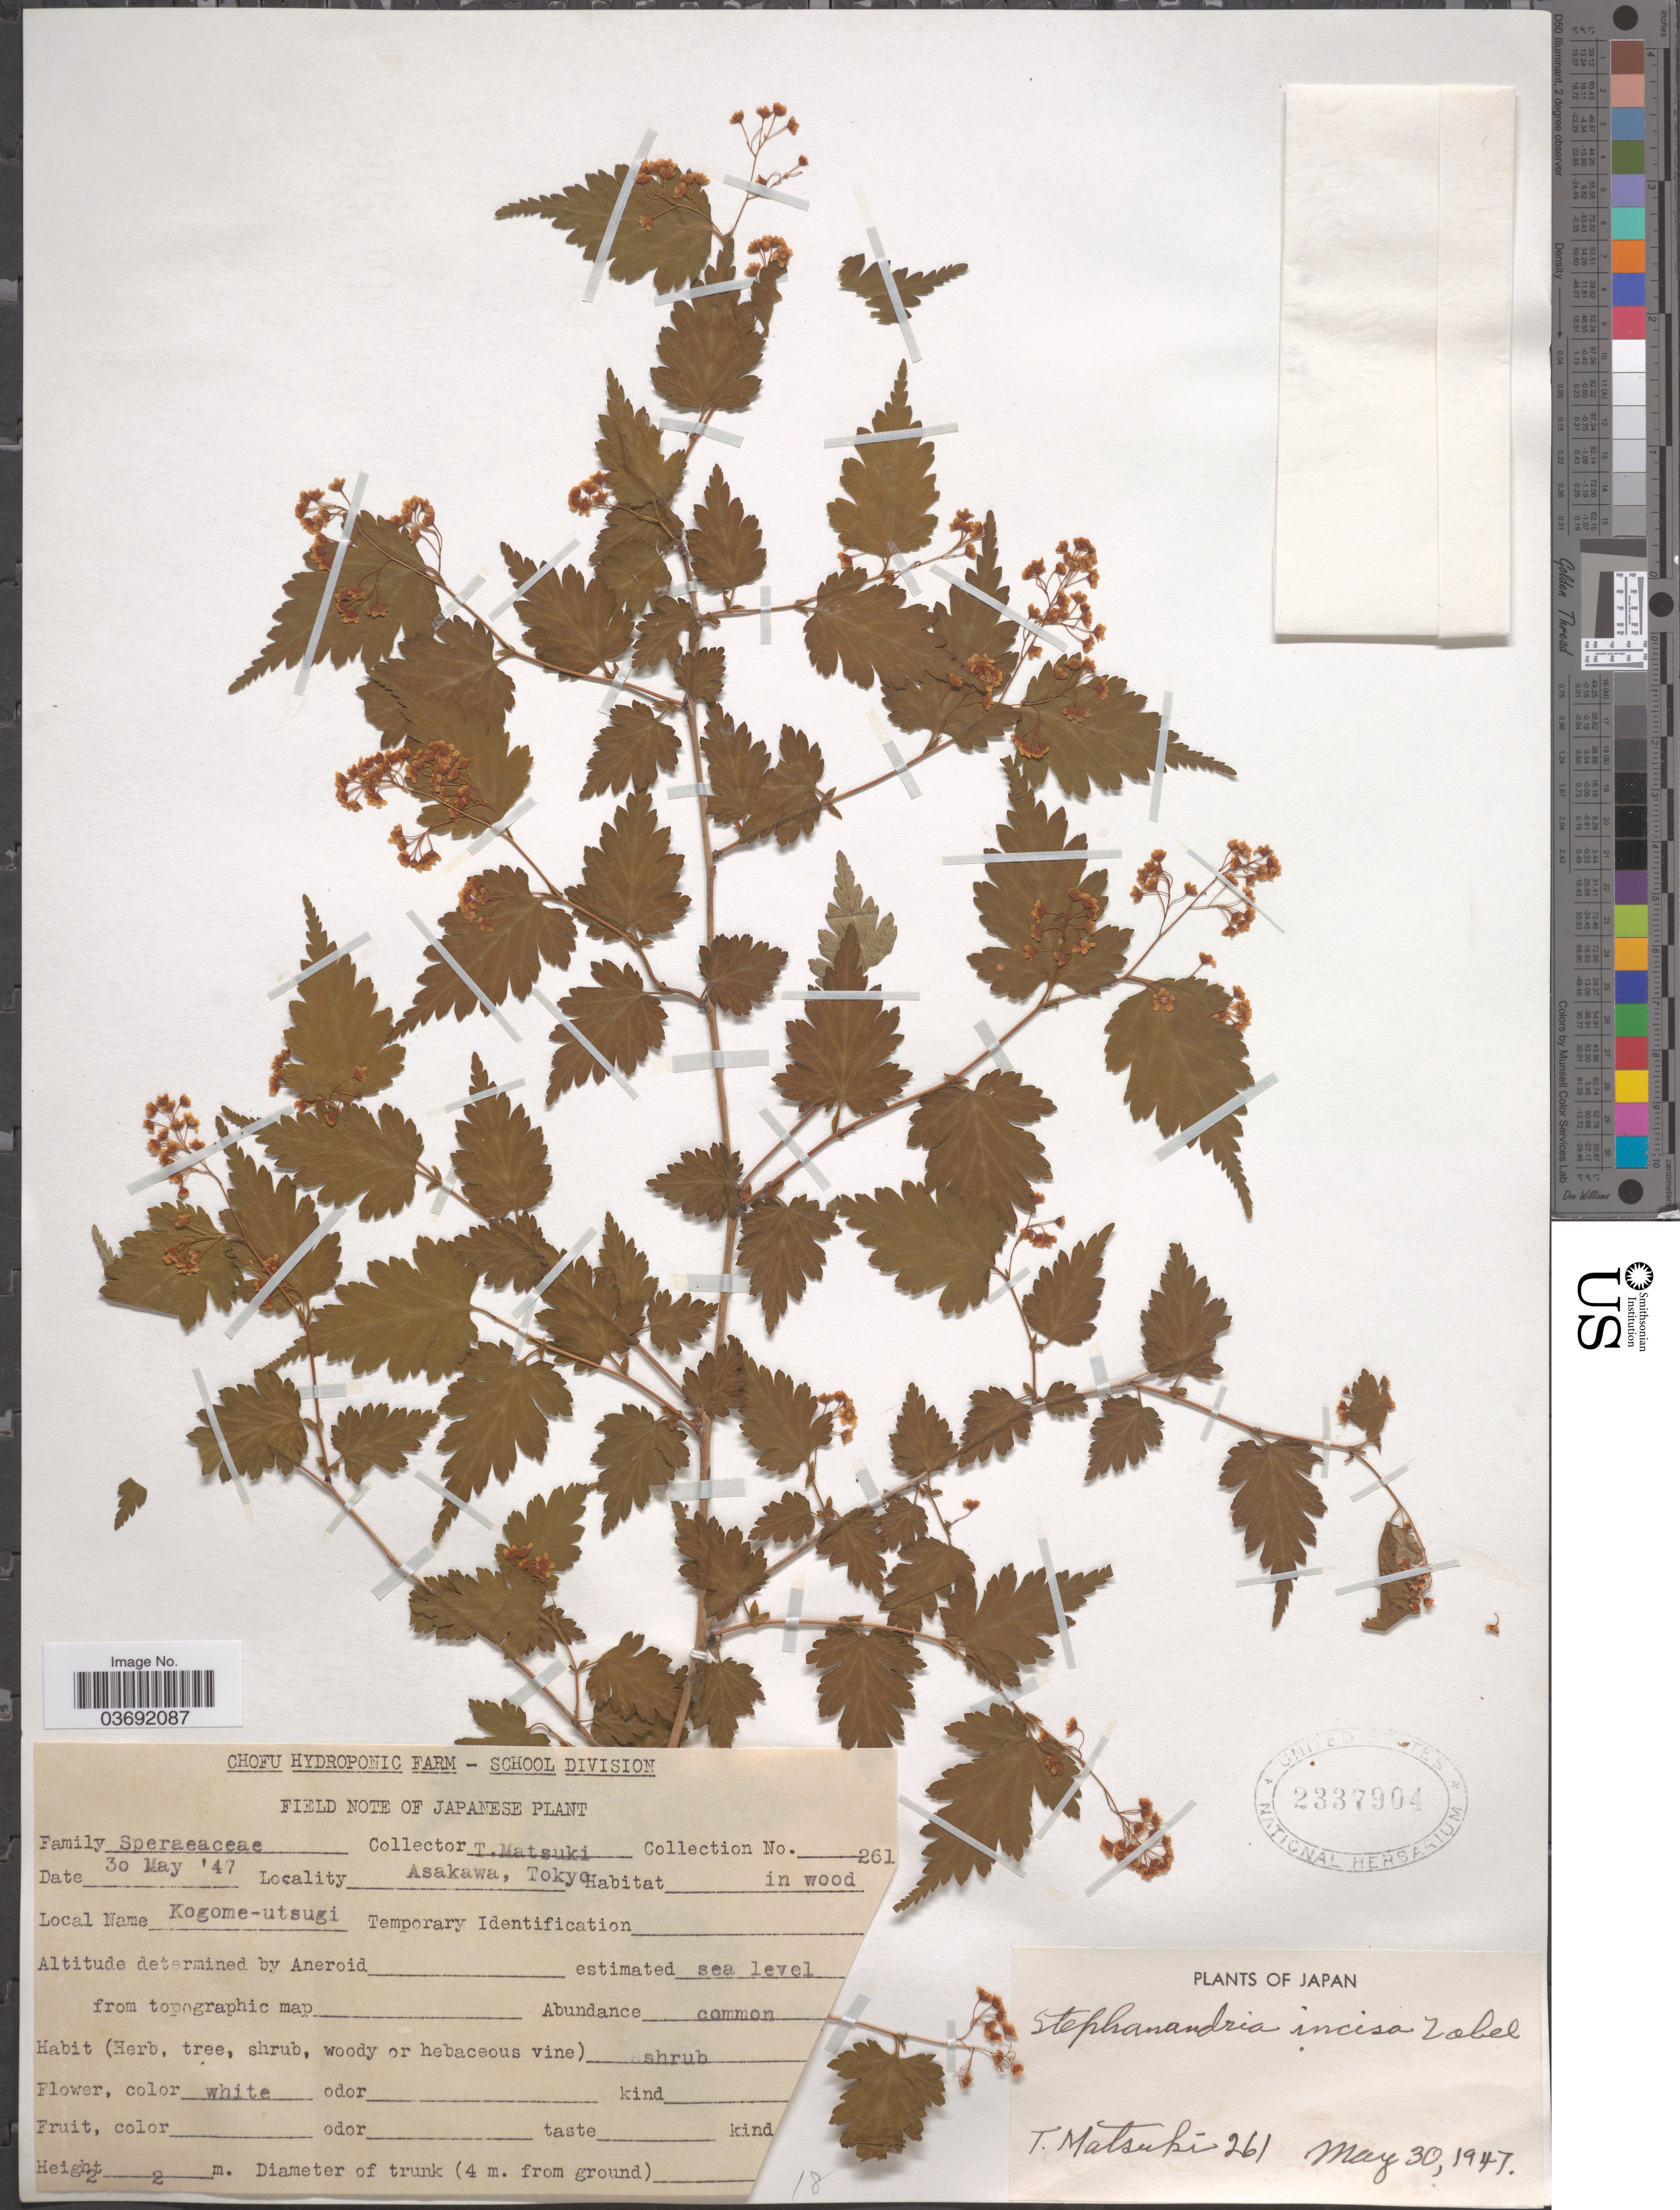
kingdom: Plantae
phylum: Tracheophyta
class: Magnoliopsida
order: Rosales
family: Rosaceae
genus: Neillia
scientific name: Neillia incisa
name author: (Thunb.) S.H. Oh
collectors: T. Matsuki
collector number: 261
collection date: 1947-05-30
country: Japan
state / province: Tokyo, Federal City of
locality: Asakawa, Tokyo.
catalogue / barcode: US 2337904